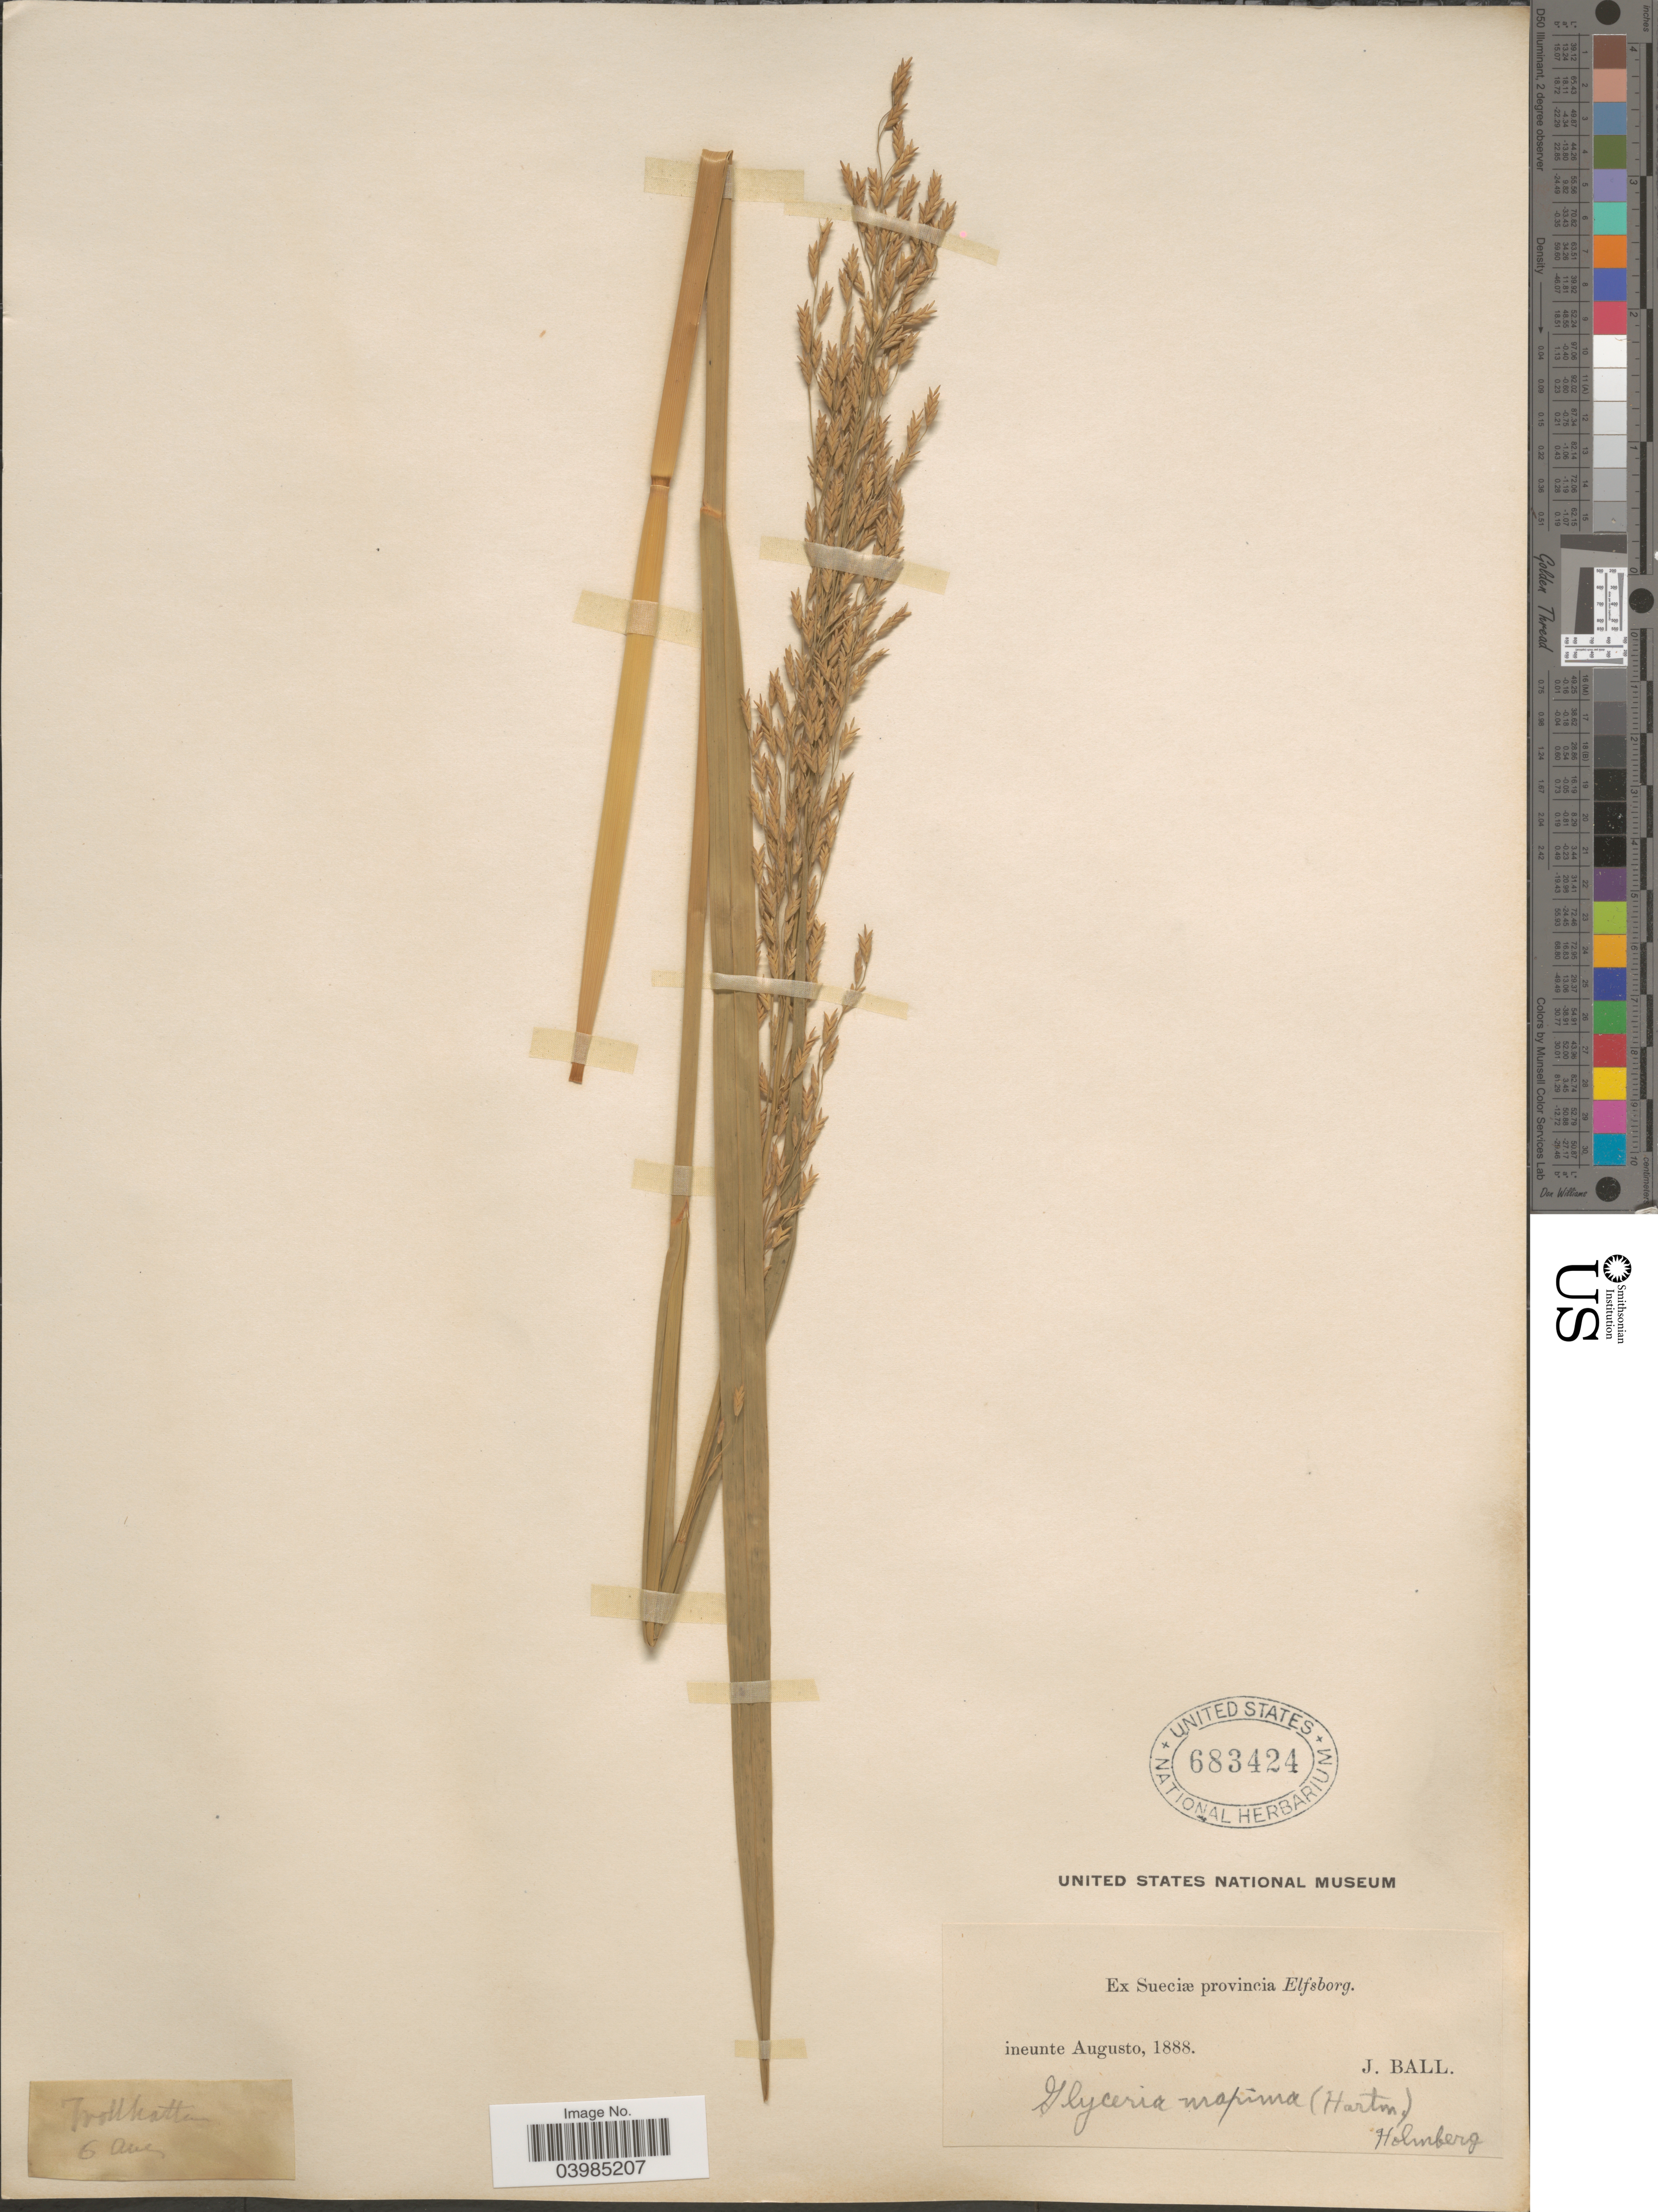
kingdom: Plantae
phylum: Tracheophyta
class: Liliopsida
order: Poales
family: Poaceae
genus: Glyceria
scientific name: Glyceria maxima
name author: (Hartm.) Holmb.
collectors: J. Ball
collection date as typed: ineunte Augusto, 1888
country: Sweden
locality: Sueciæ provincia Elfsborg.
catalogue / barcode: US 683424